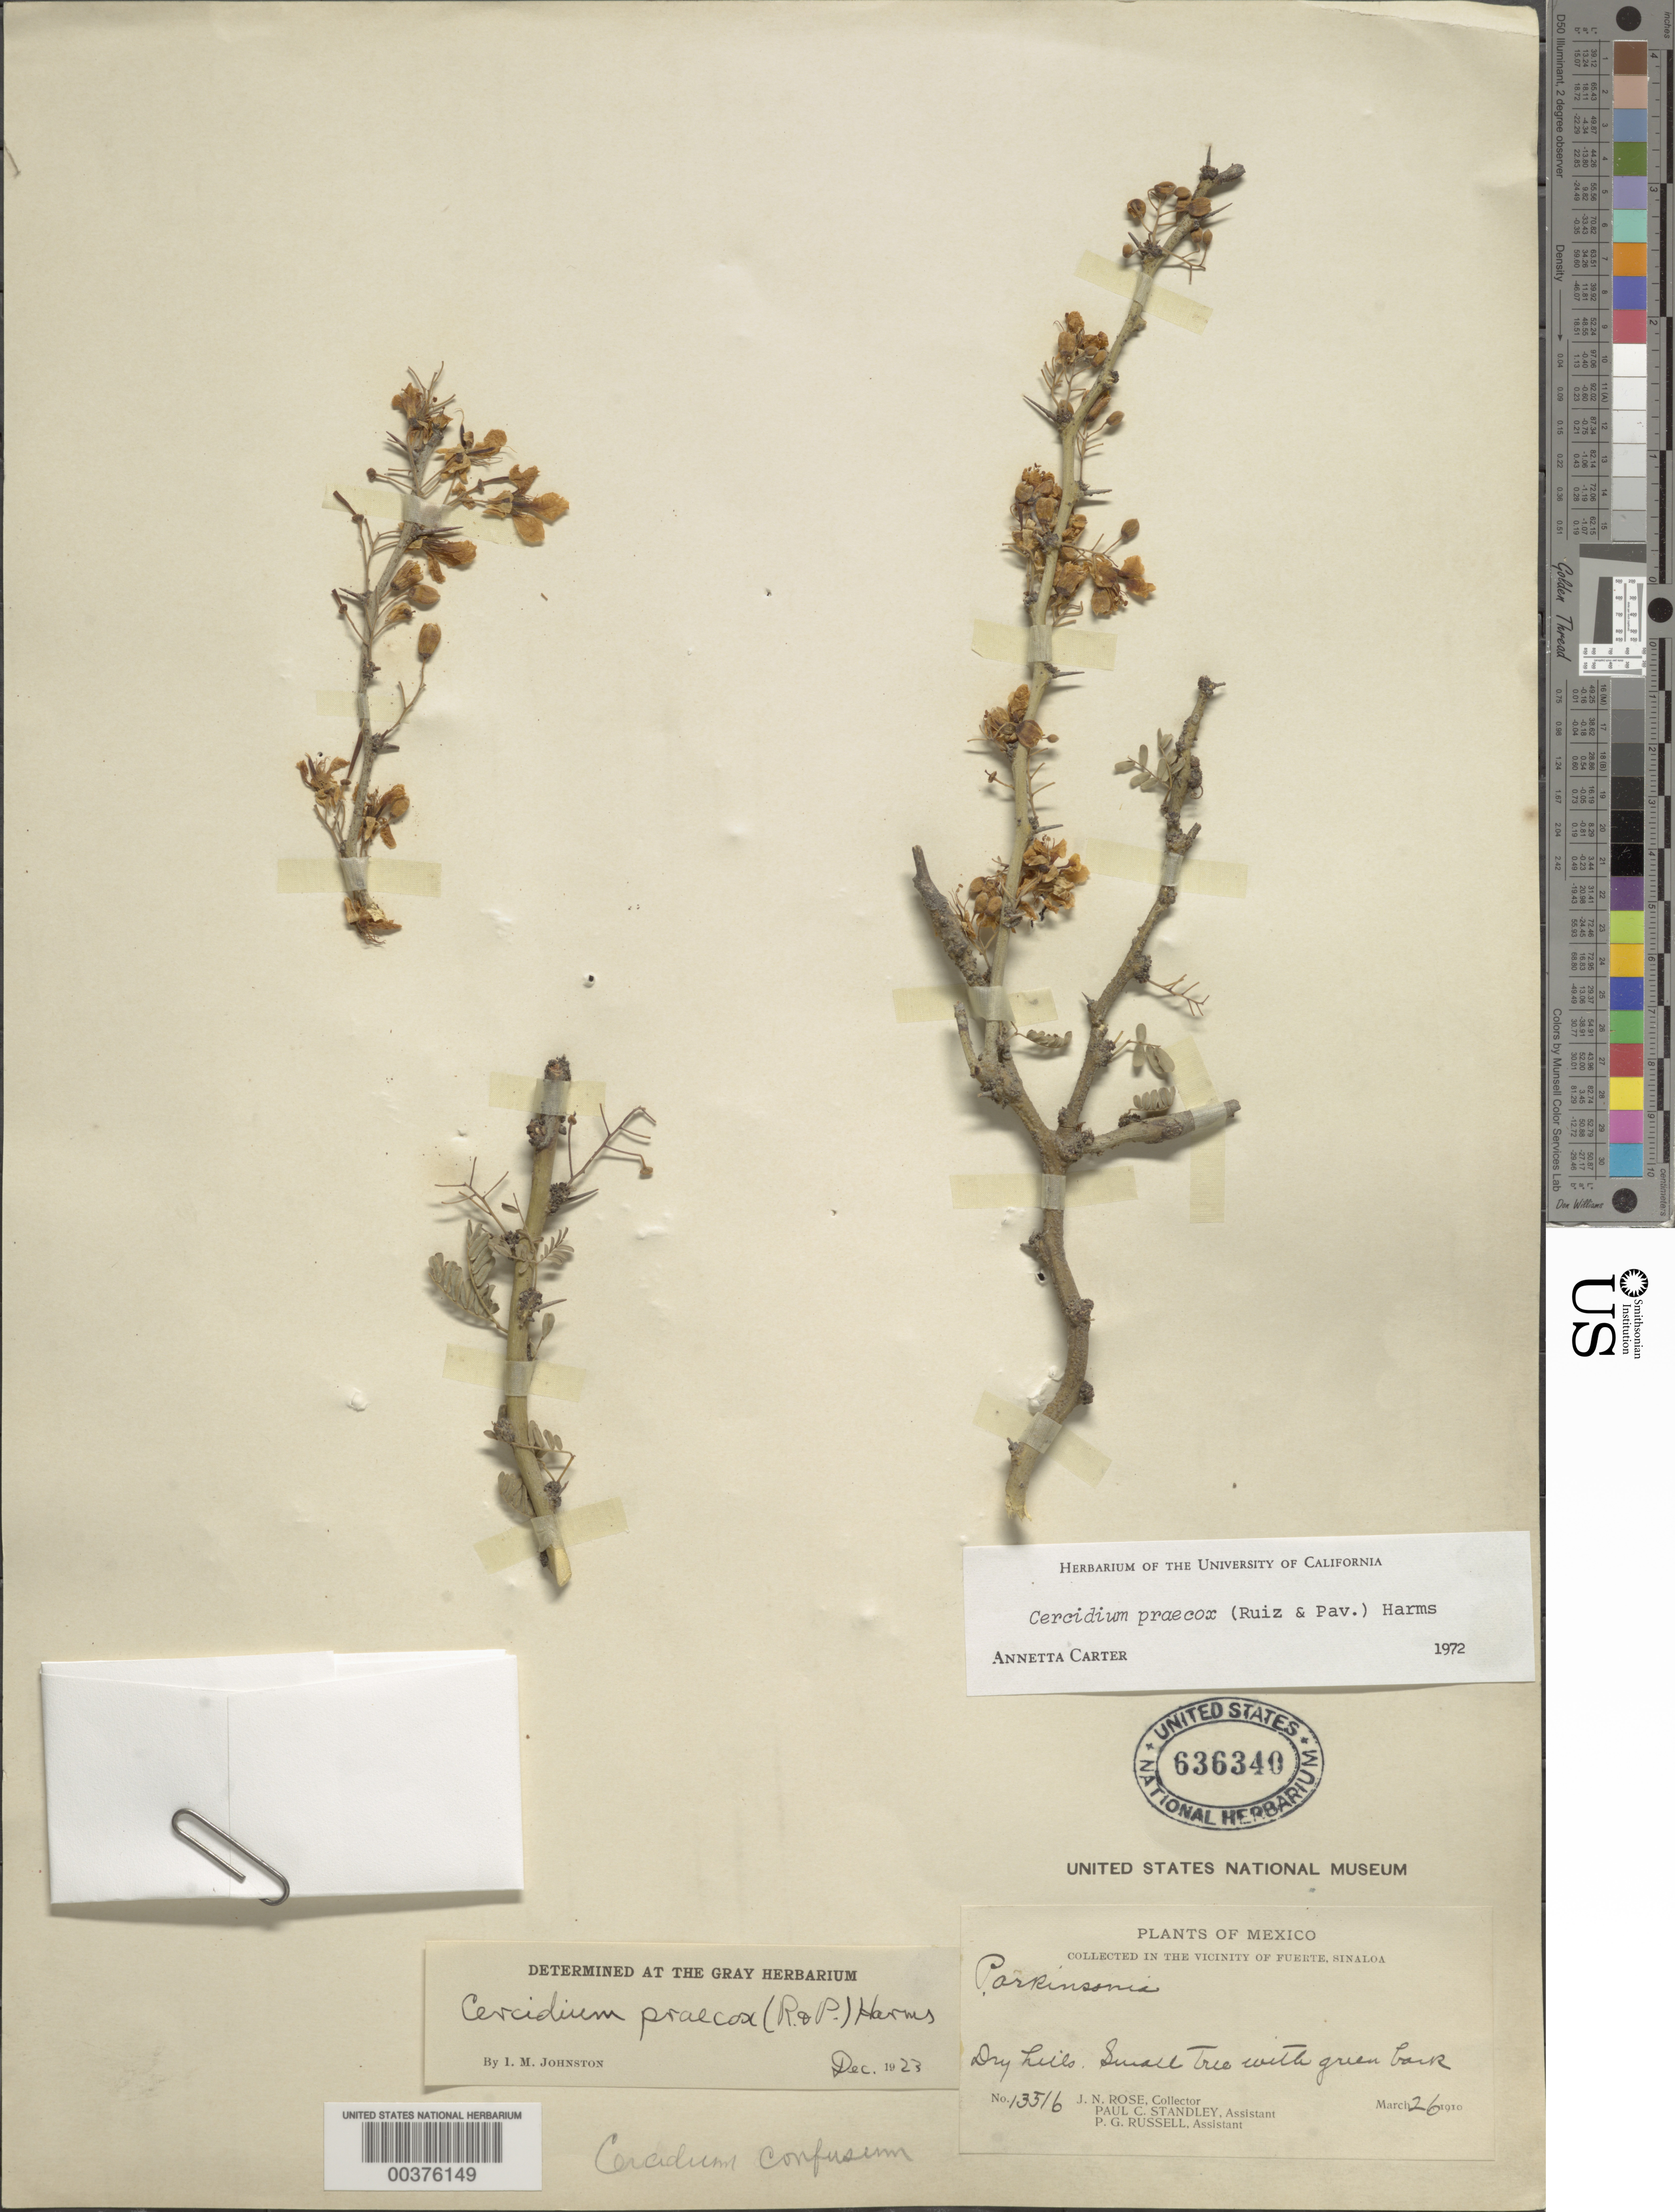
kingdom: Plantae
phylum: Tracheophyta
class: Magnoliopsida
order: Fabales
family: Fabaceae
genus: Parkinsonia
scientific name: Parkinsonia praecox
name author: (Ruiz & Pav.) J.E. Hawkins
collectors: J. N. Rose, P. C. Standley & P. G. Russell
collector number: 13316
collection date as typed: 26 Mar 1910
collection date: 1910-03-26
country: Mexico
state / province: Sinaloa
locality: Vicinity of fuerte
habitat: Dry hills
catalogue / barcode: US 636340